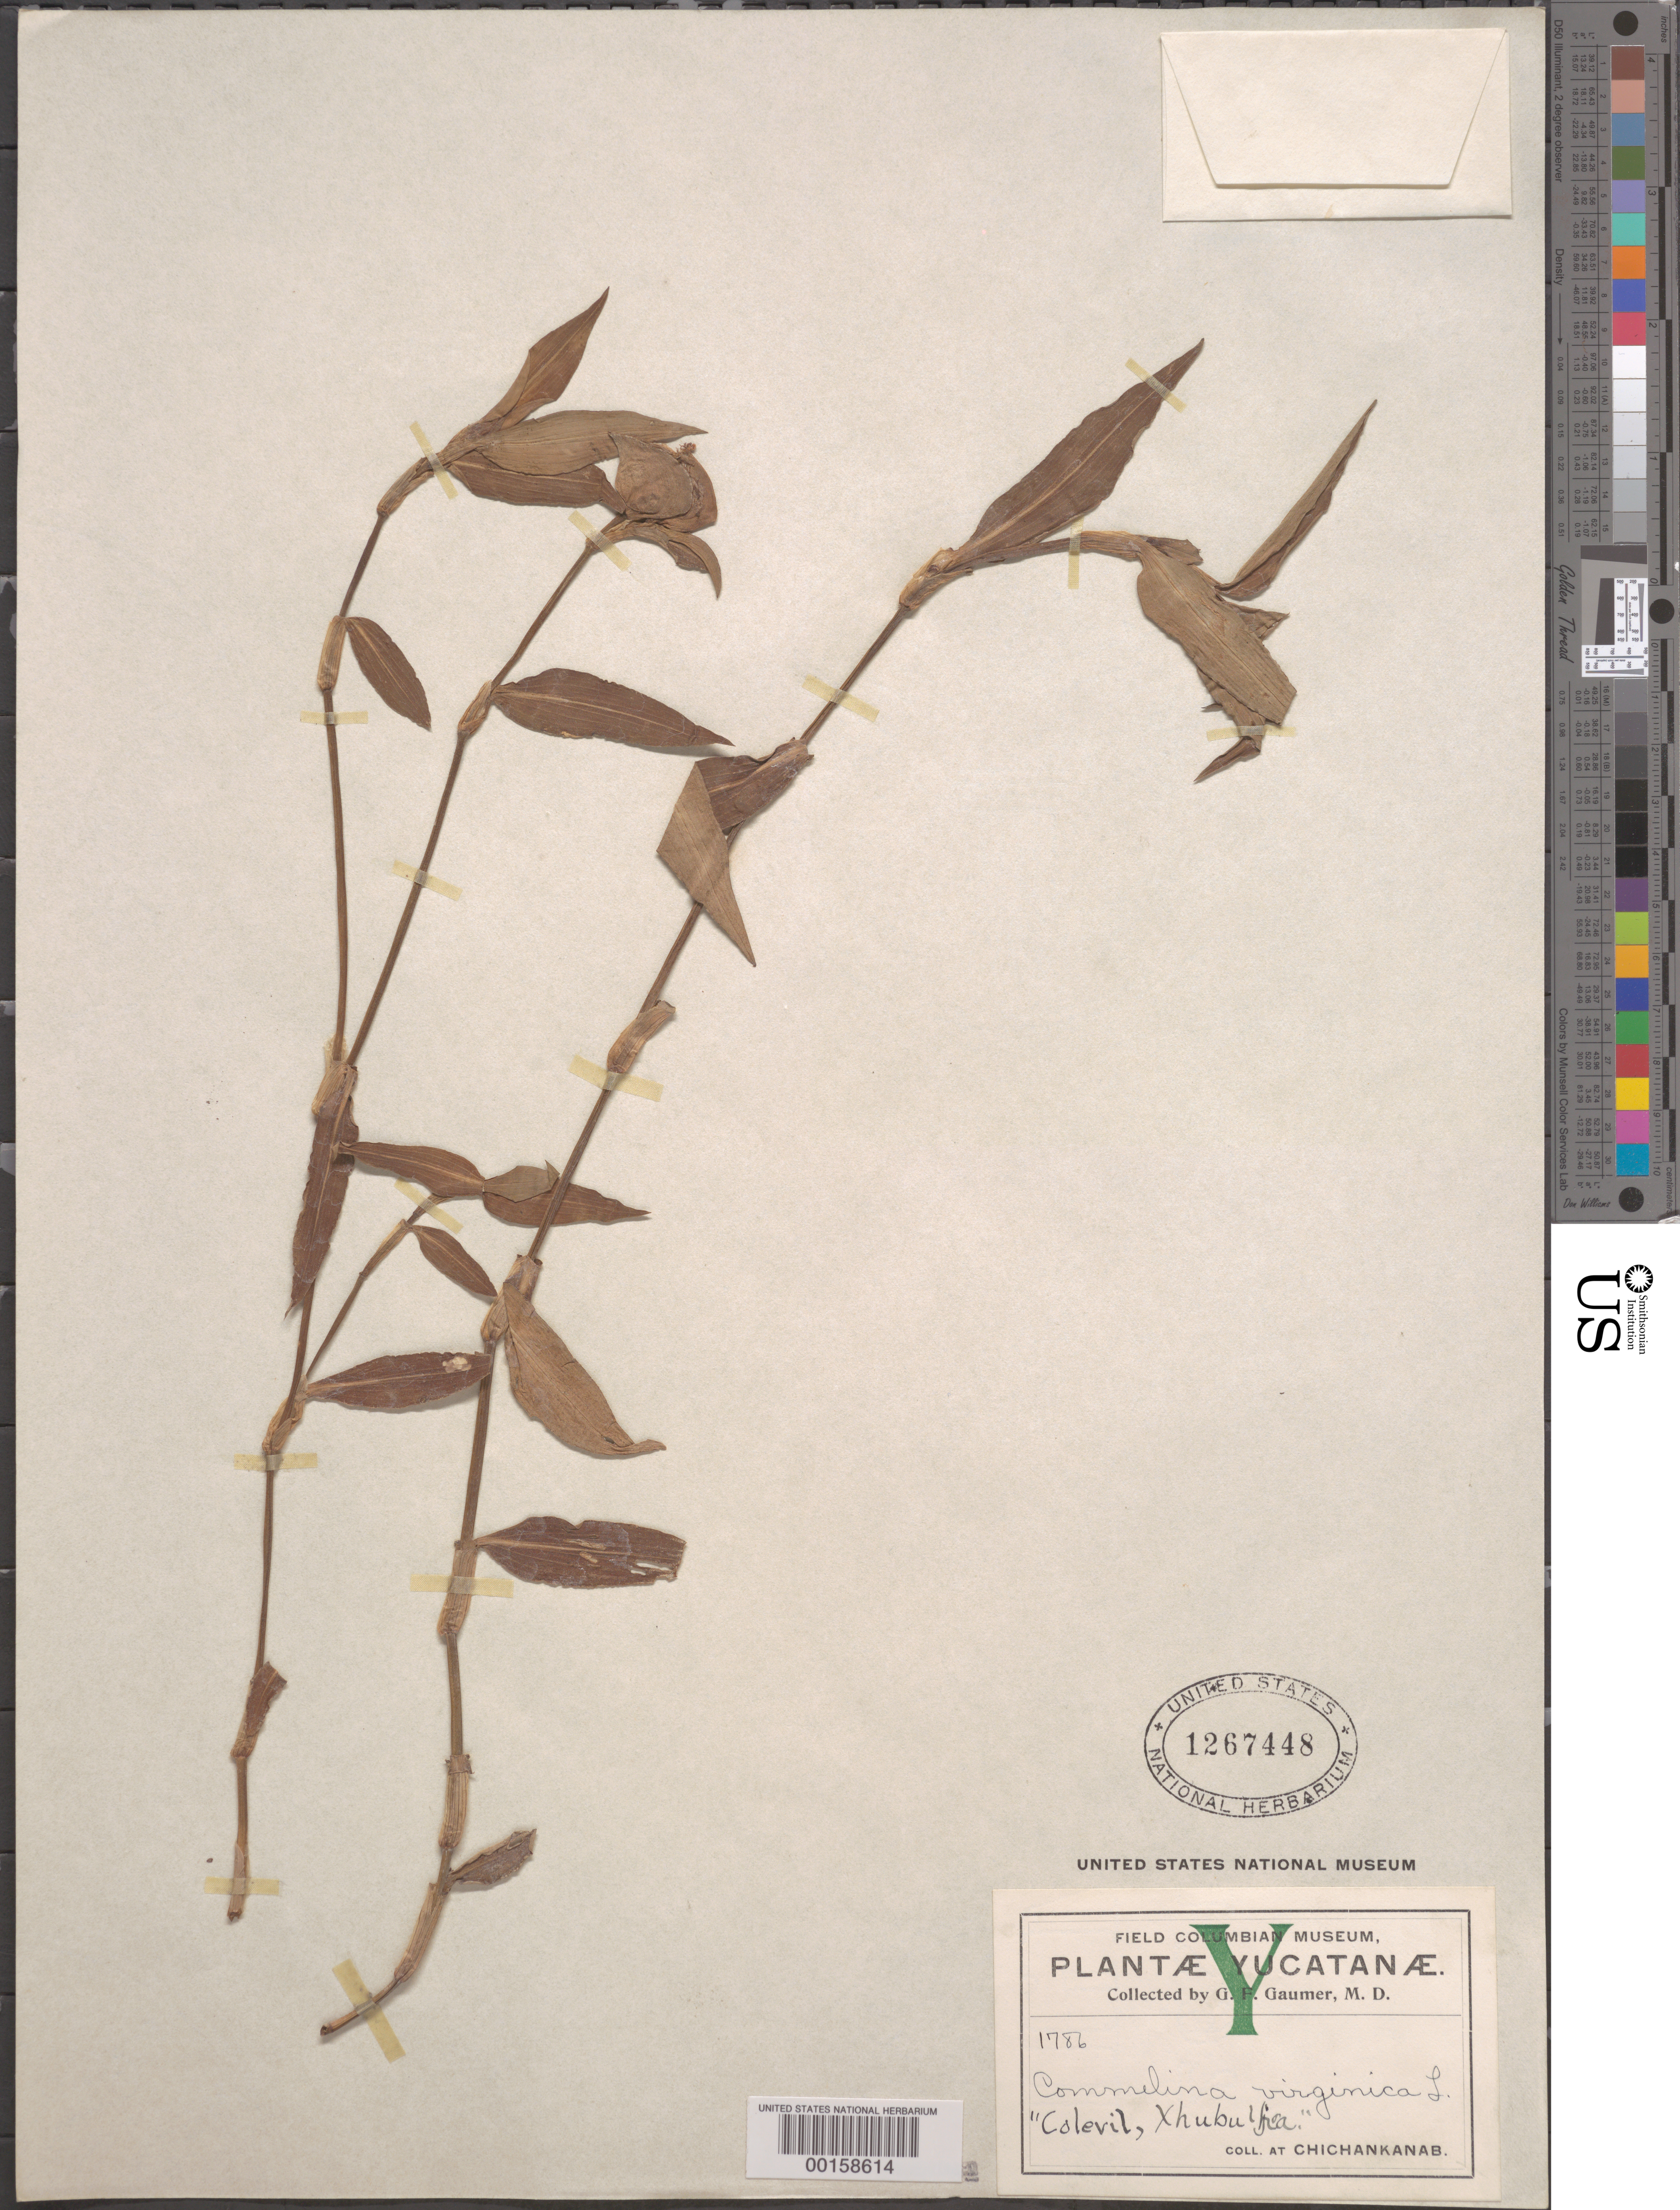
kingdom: Plantae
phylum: Tracheophyta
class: Liliopsida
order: Commelinales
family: Commelinaceae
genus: Commelina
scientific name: Commelina erecta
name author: L.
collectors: G. F. Gaumer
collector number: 1786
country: Mexico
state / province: Yucatán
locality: Chichankanab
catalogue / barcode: US 1267448